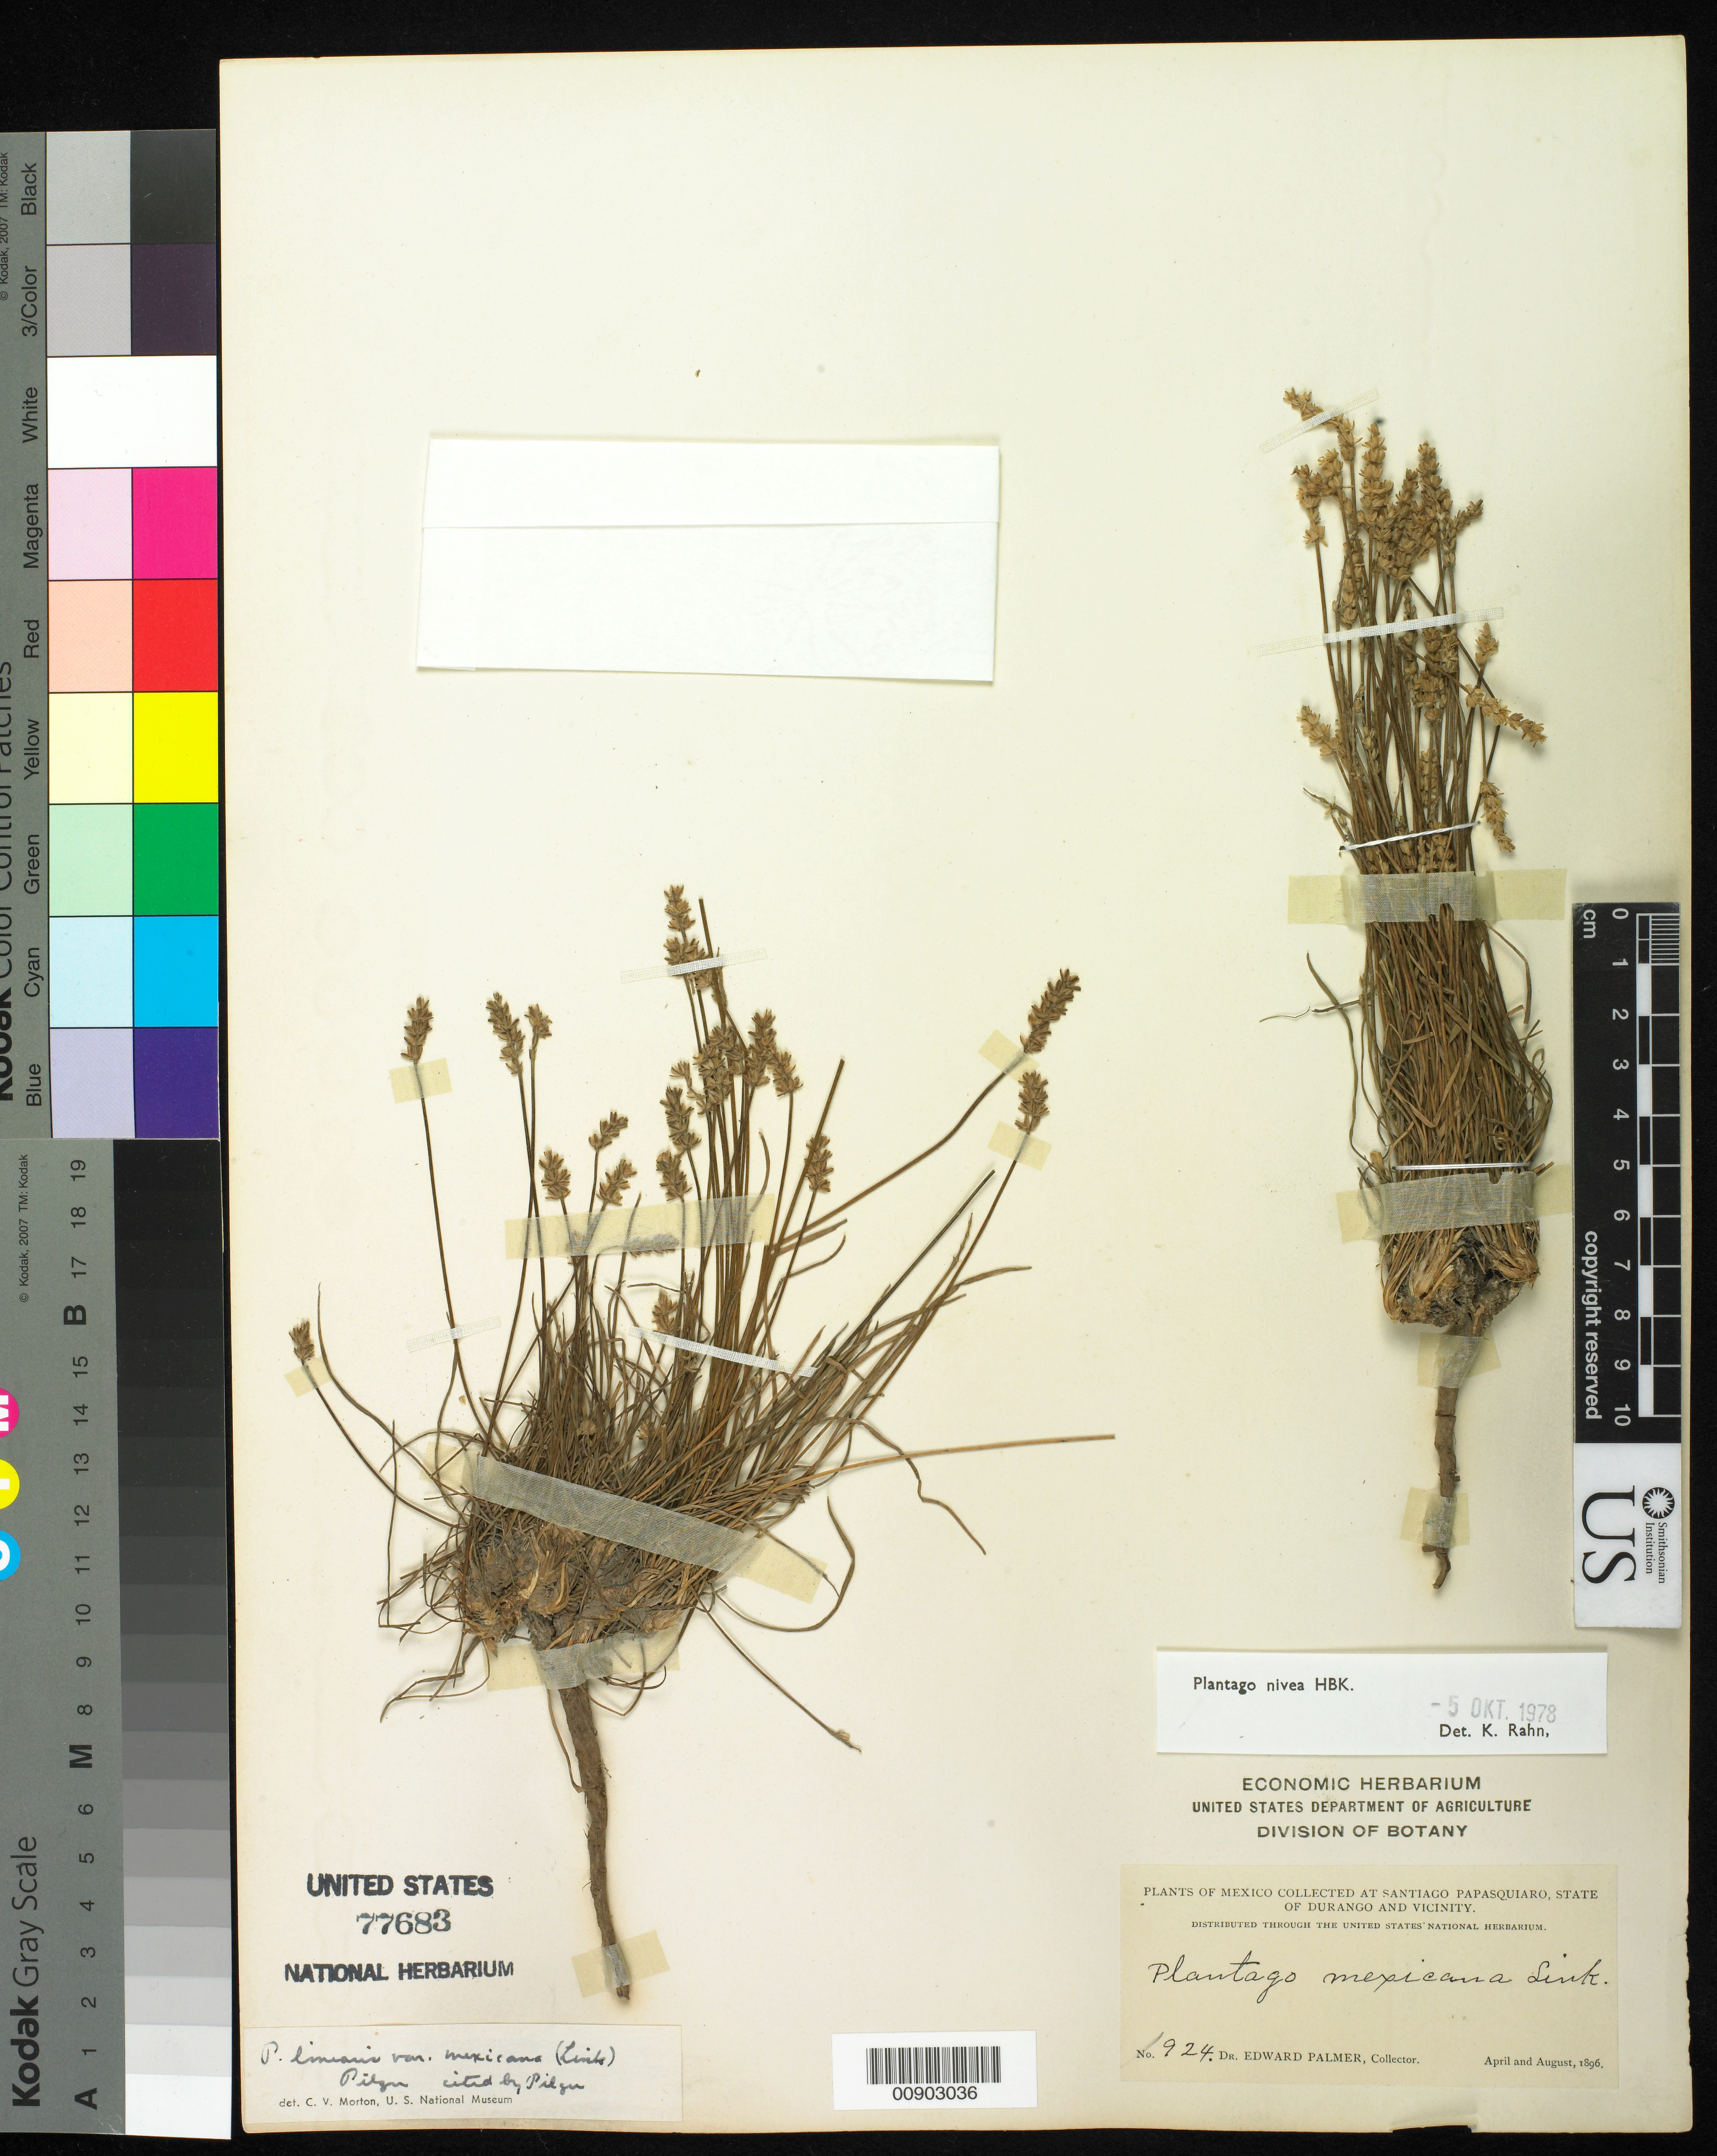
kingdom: Plantae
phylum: Tracheophyta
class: Magnoliopsida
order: Lamiales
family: Plantaginaceae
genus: Plantago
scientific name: Plantago nivea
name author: Kunth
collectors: E. Palmer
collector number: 924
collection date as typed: Apr 1896 to -- Aug 1896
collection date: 1896-04/1896-08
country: Mexico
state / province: Durango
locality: Santiago Papasquiaro, Durango and vicinity.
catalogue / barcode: US 77683